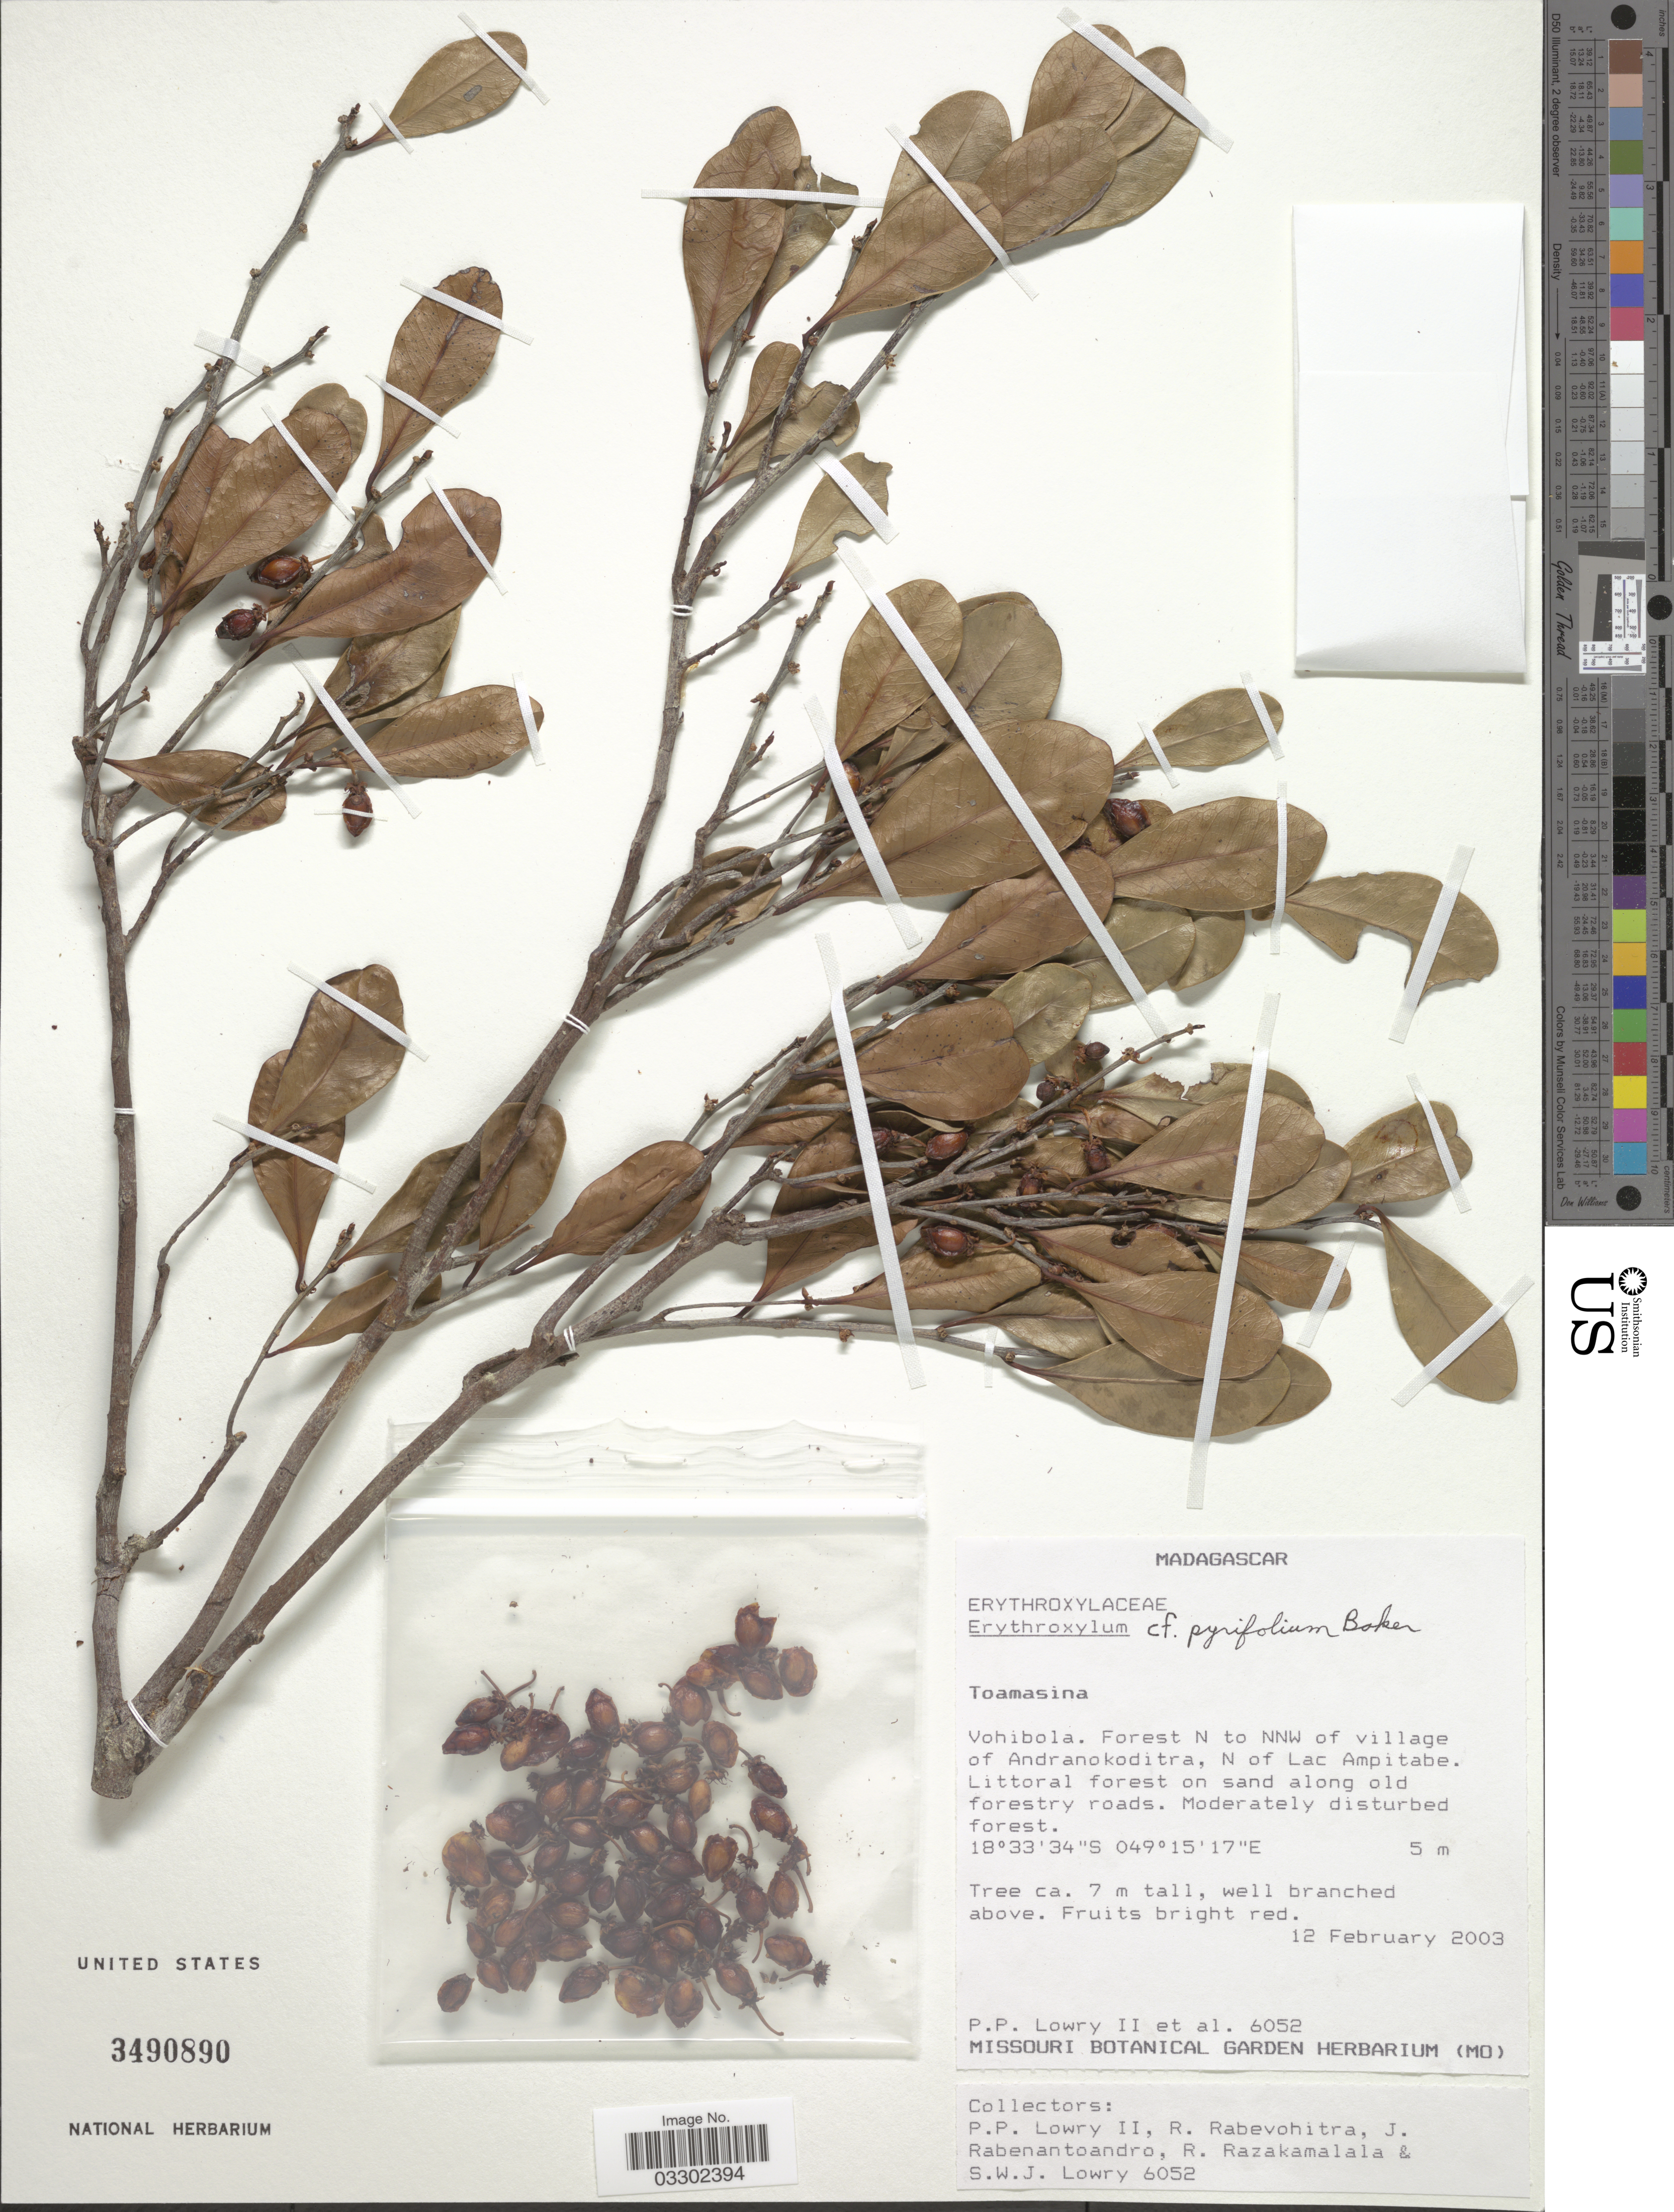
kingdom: Plantae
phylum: Tracheophyta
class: Magnoliopsida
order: Malpighiales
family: Erythroxylaceae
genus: Erythroxylum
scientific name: Erythroxylum pyrifolium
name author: Baker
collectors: P. Lowry, R. Rabevohitra, J. Rabenantoandro, R. Razakamalala & S. Lowry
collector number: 6052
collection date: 2003-02-12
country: Madagascar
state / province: Atsinanana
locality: Vohibola. Forest N to NNW of village of Andranokoditra, N of Lac Ampitabe.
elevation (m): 5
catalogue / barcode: US 3490890